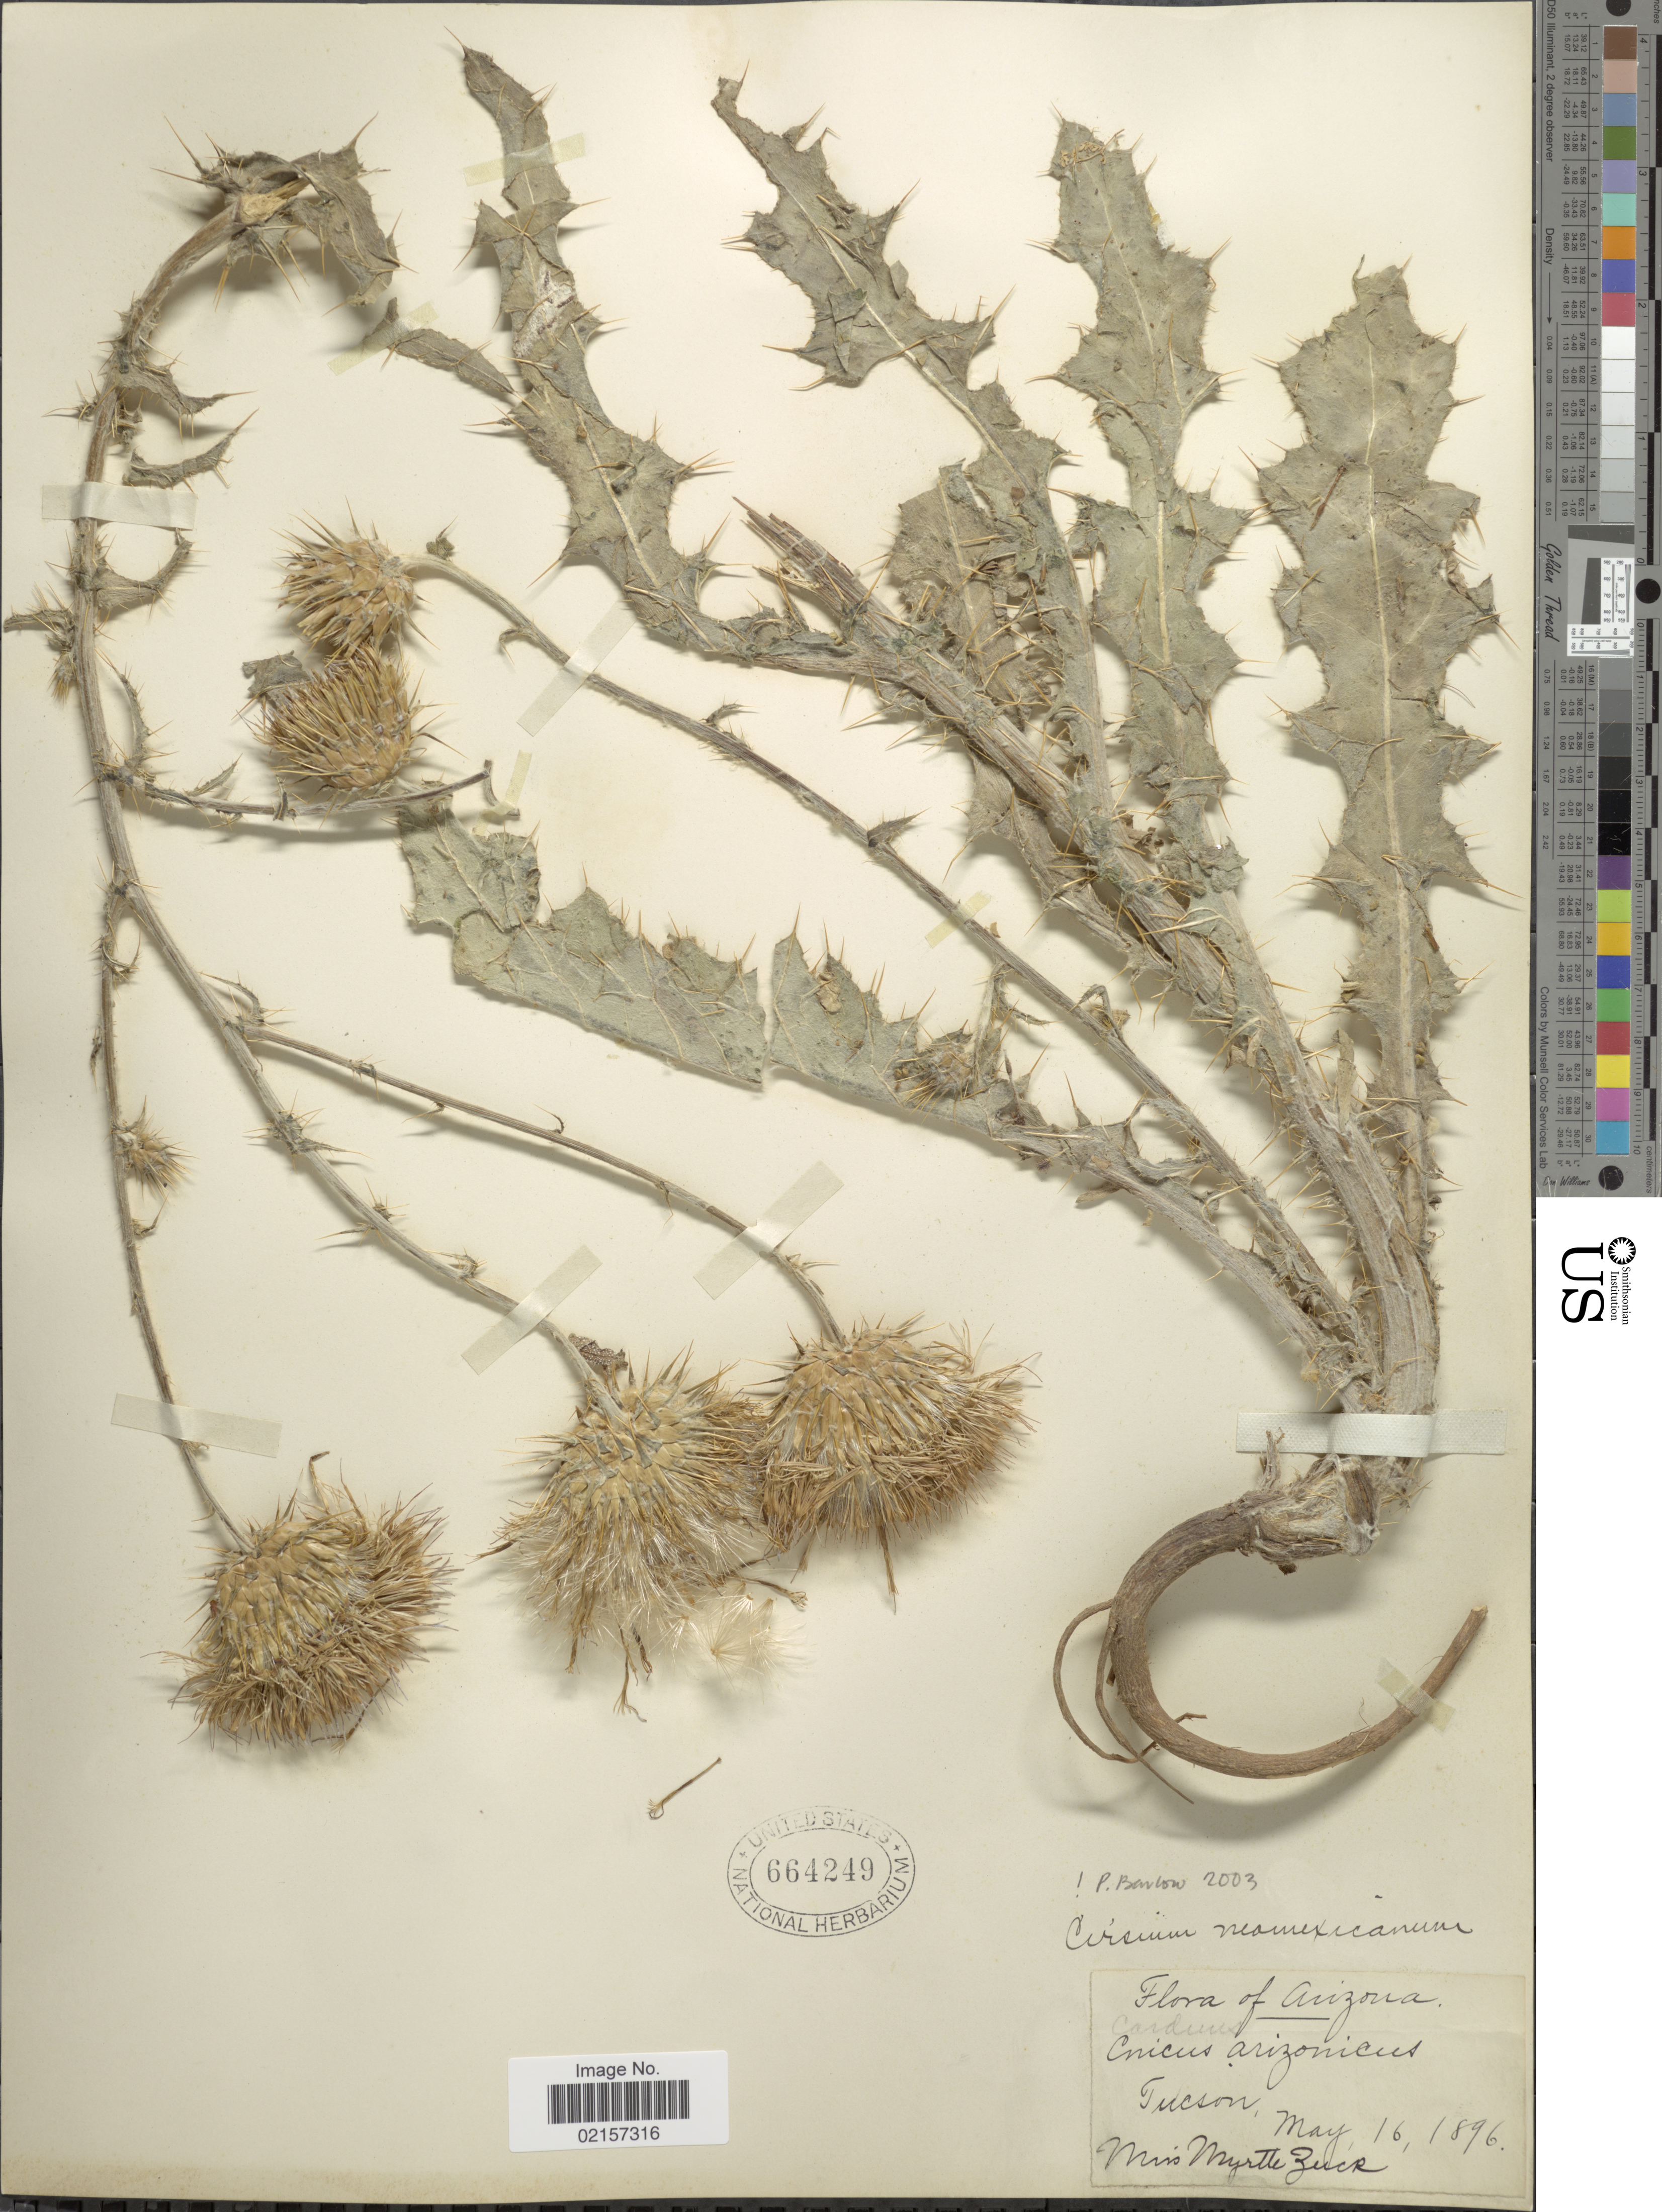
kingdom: Plantae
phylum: Tracheophyta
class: Magnoliopsida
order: Asterales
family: Asteraceae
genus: Cirsium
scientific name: Cirsium neomexicanum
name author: A. Gray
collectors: M. Zuck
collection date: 1896-05-16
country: United States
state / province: Arizona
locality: Tucson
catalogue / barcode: US 664249